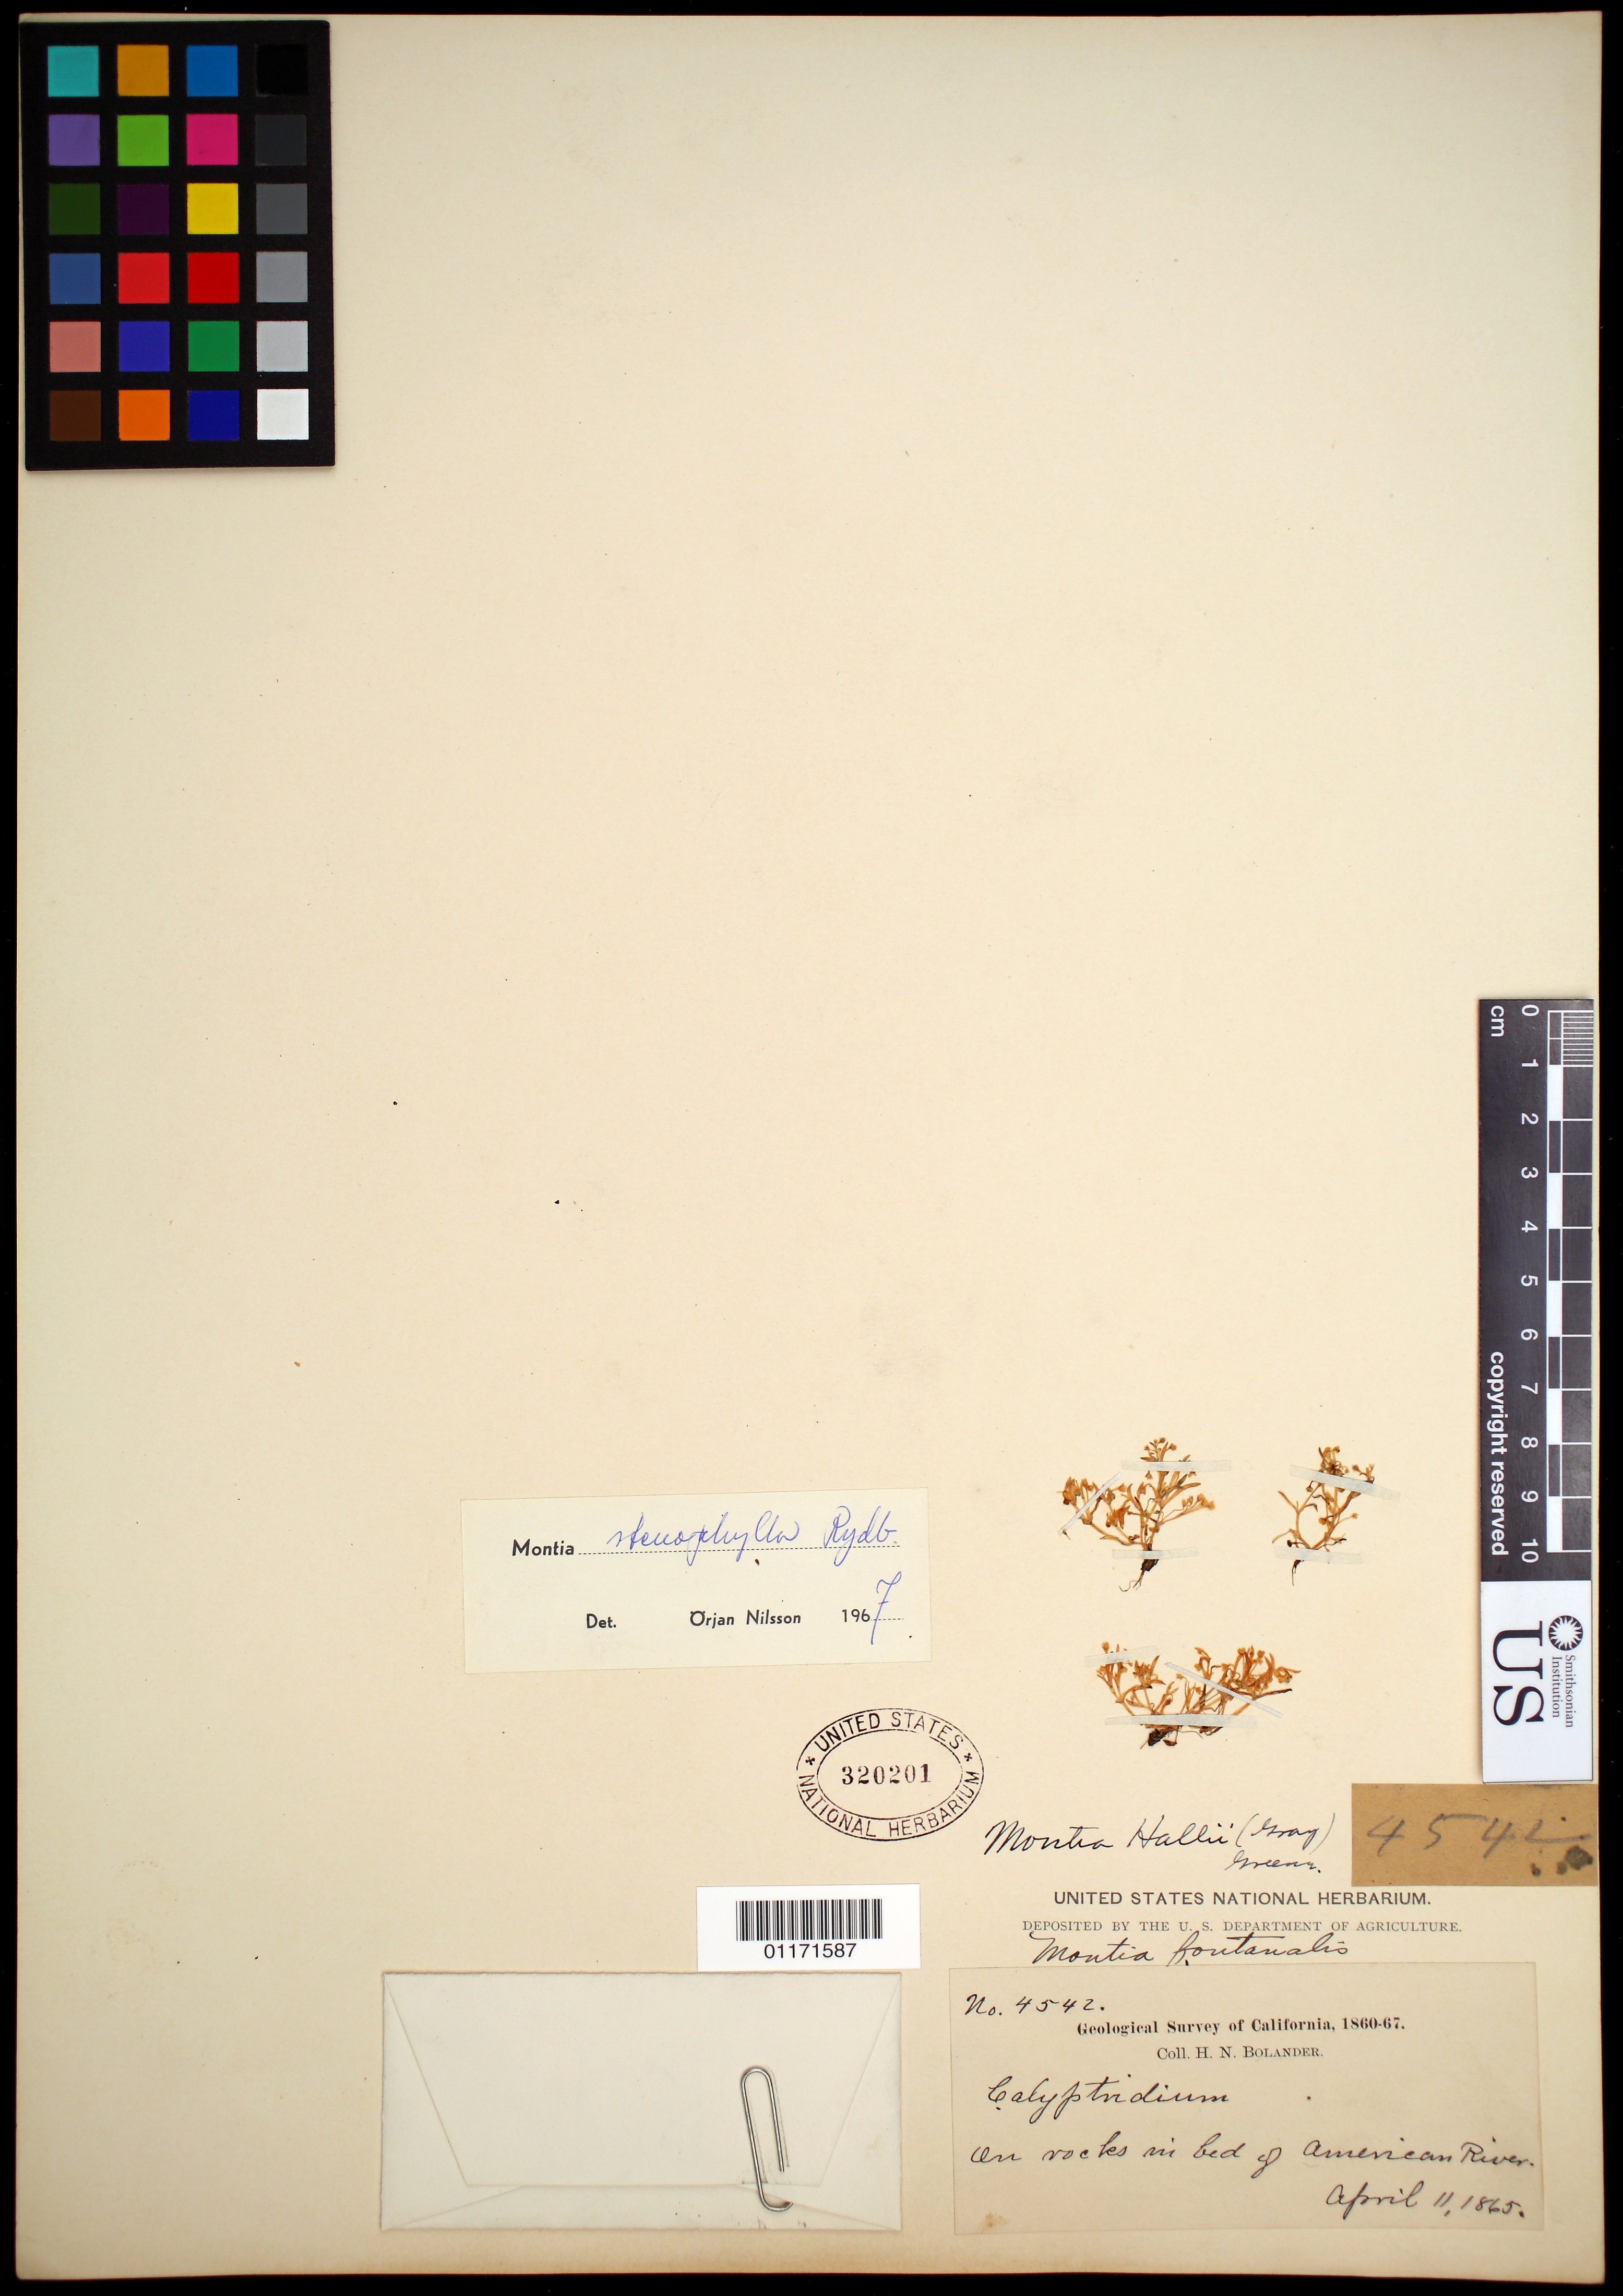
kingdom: Plantae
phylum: Tracheophyta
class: Magnoliopsida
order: Caryophyllales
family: Montiaceae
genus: Montia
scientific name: Montia stenophylla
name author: Rydb.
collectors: H. Bolander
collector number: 4542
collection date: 1865-04-11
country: United States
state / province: California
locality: American River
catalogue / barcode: US 320201